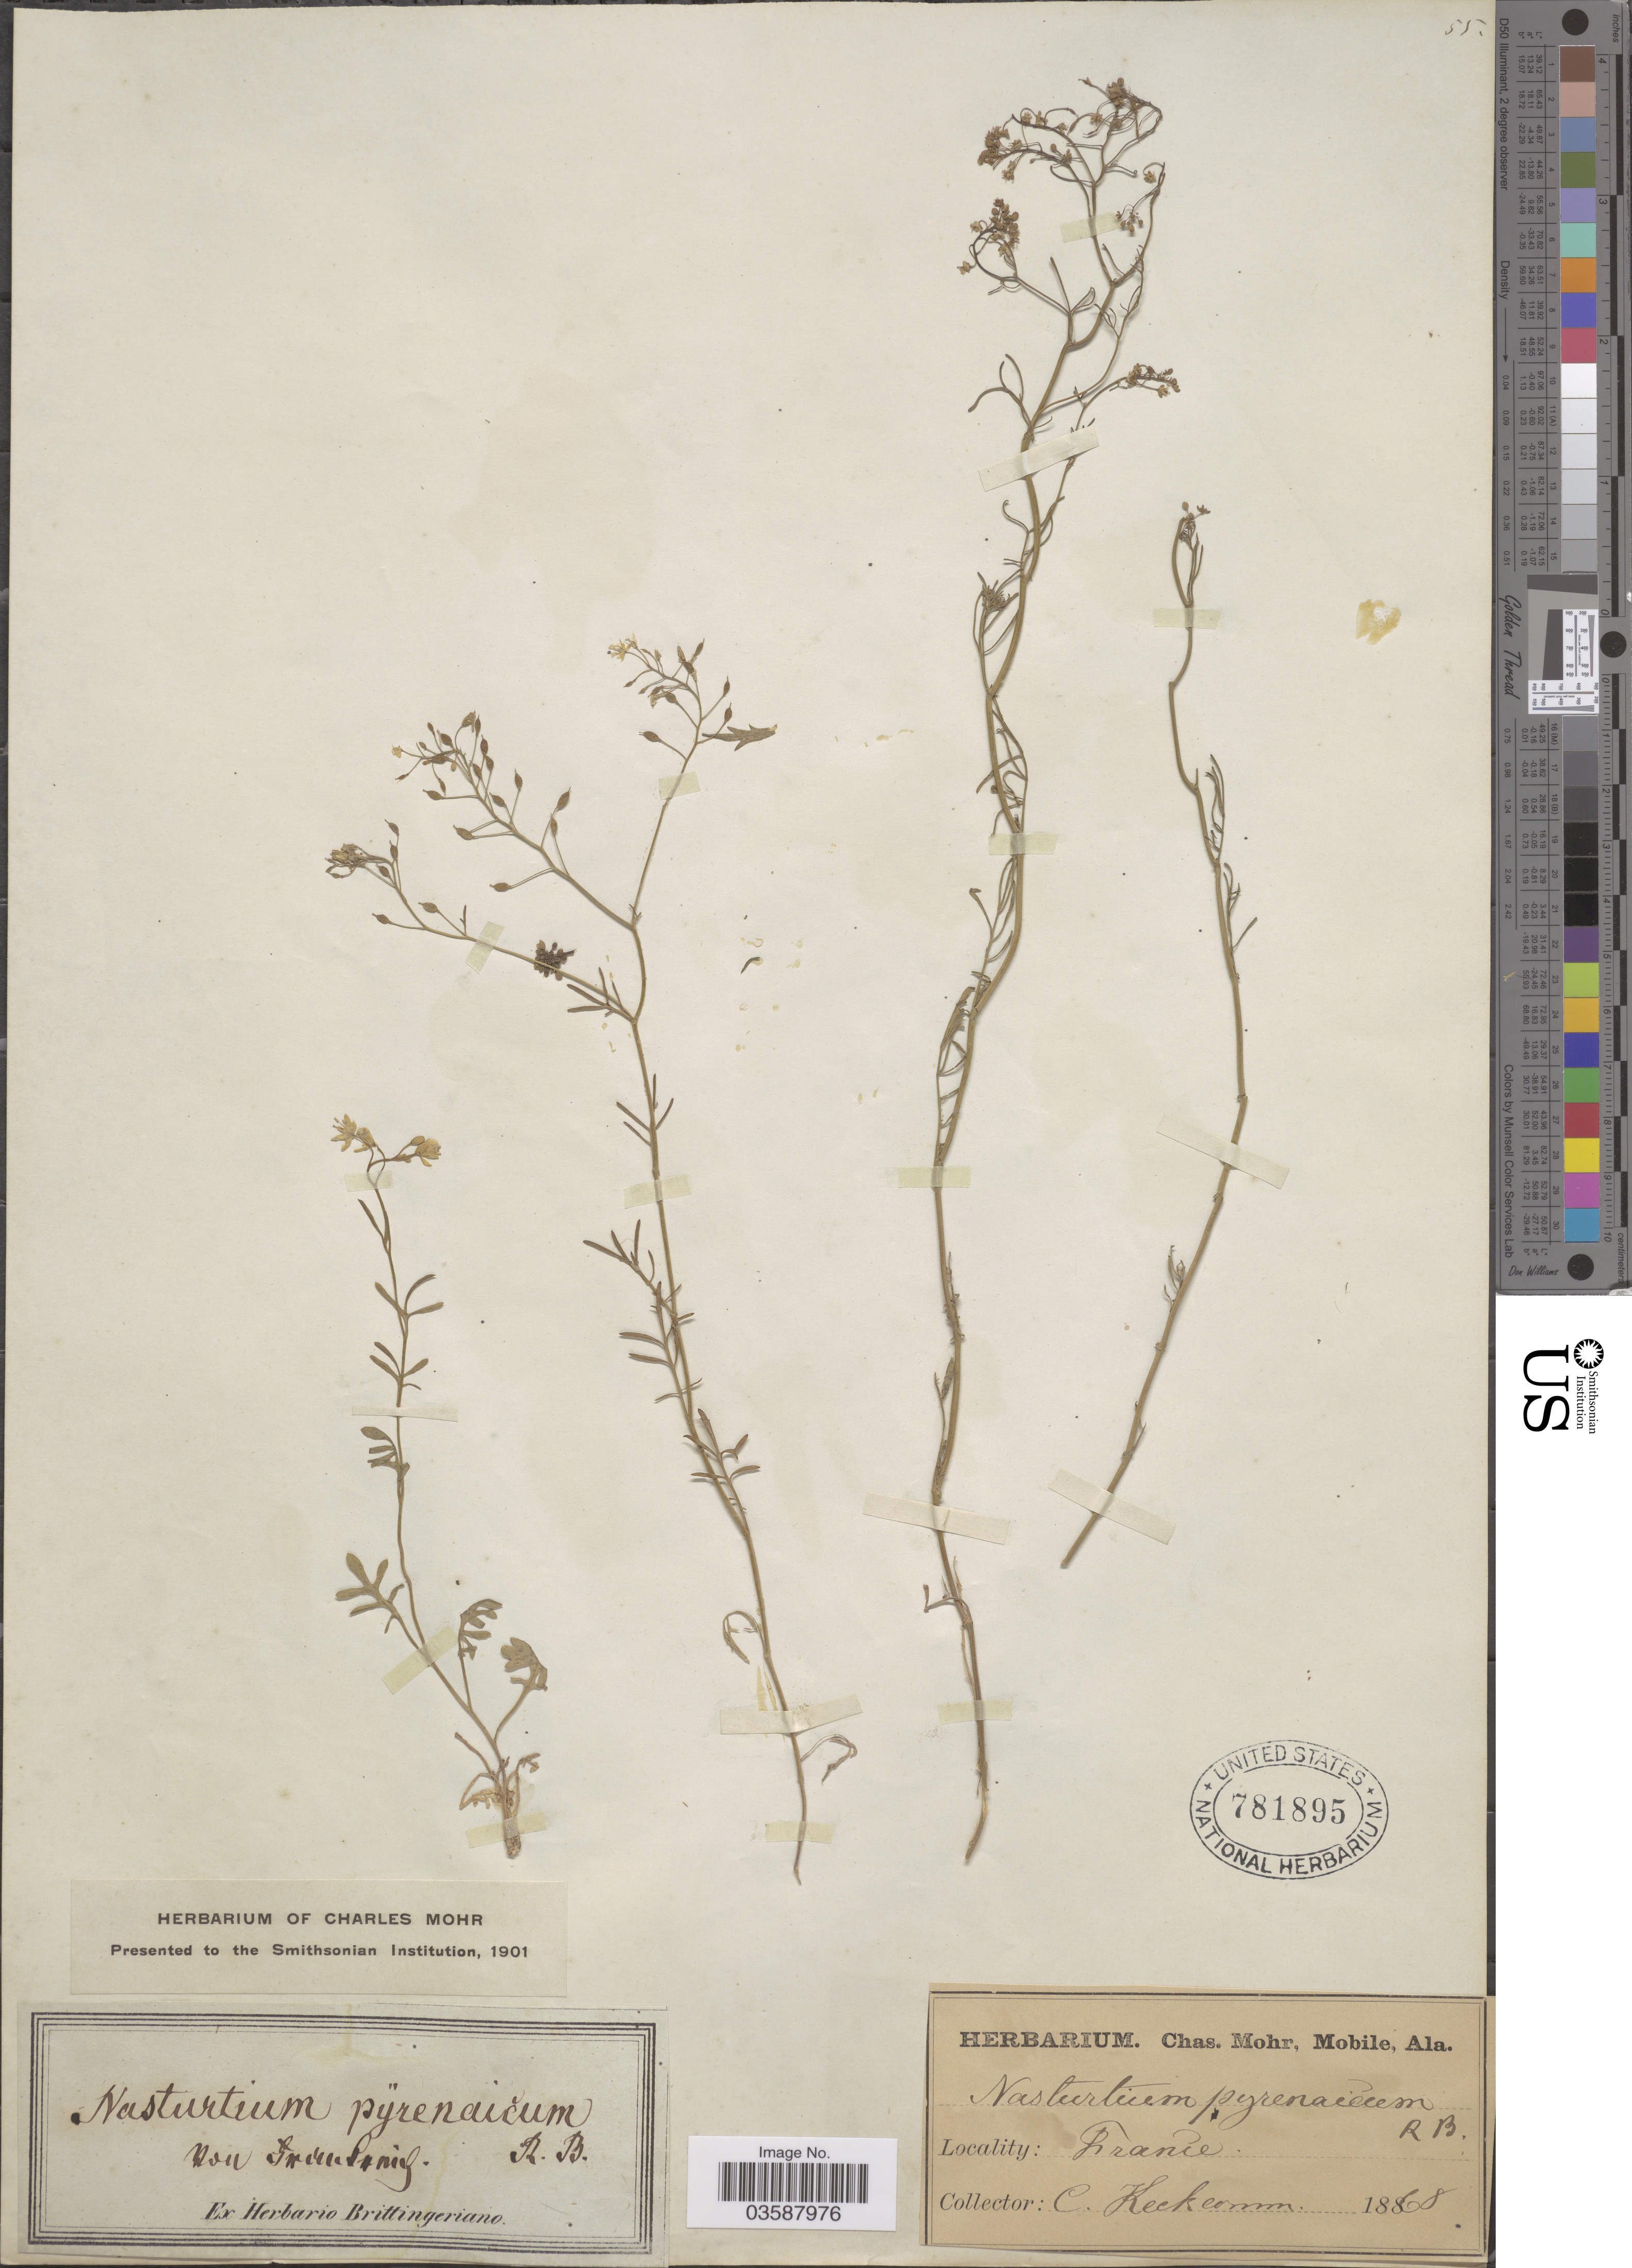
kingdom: Plantae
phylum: Tracheophyta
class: Magnoliopsida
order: Brassicales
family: Brassicaceae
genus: Rorippa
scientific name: Rorippa pyrenaica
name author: (All.) Rchb.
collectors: C. Keckerman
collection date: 1868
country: France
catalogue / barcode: US 781895